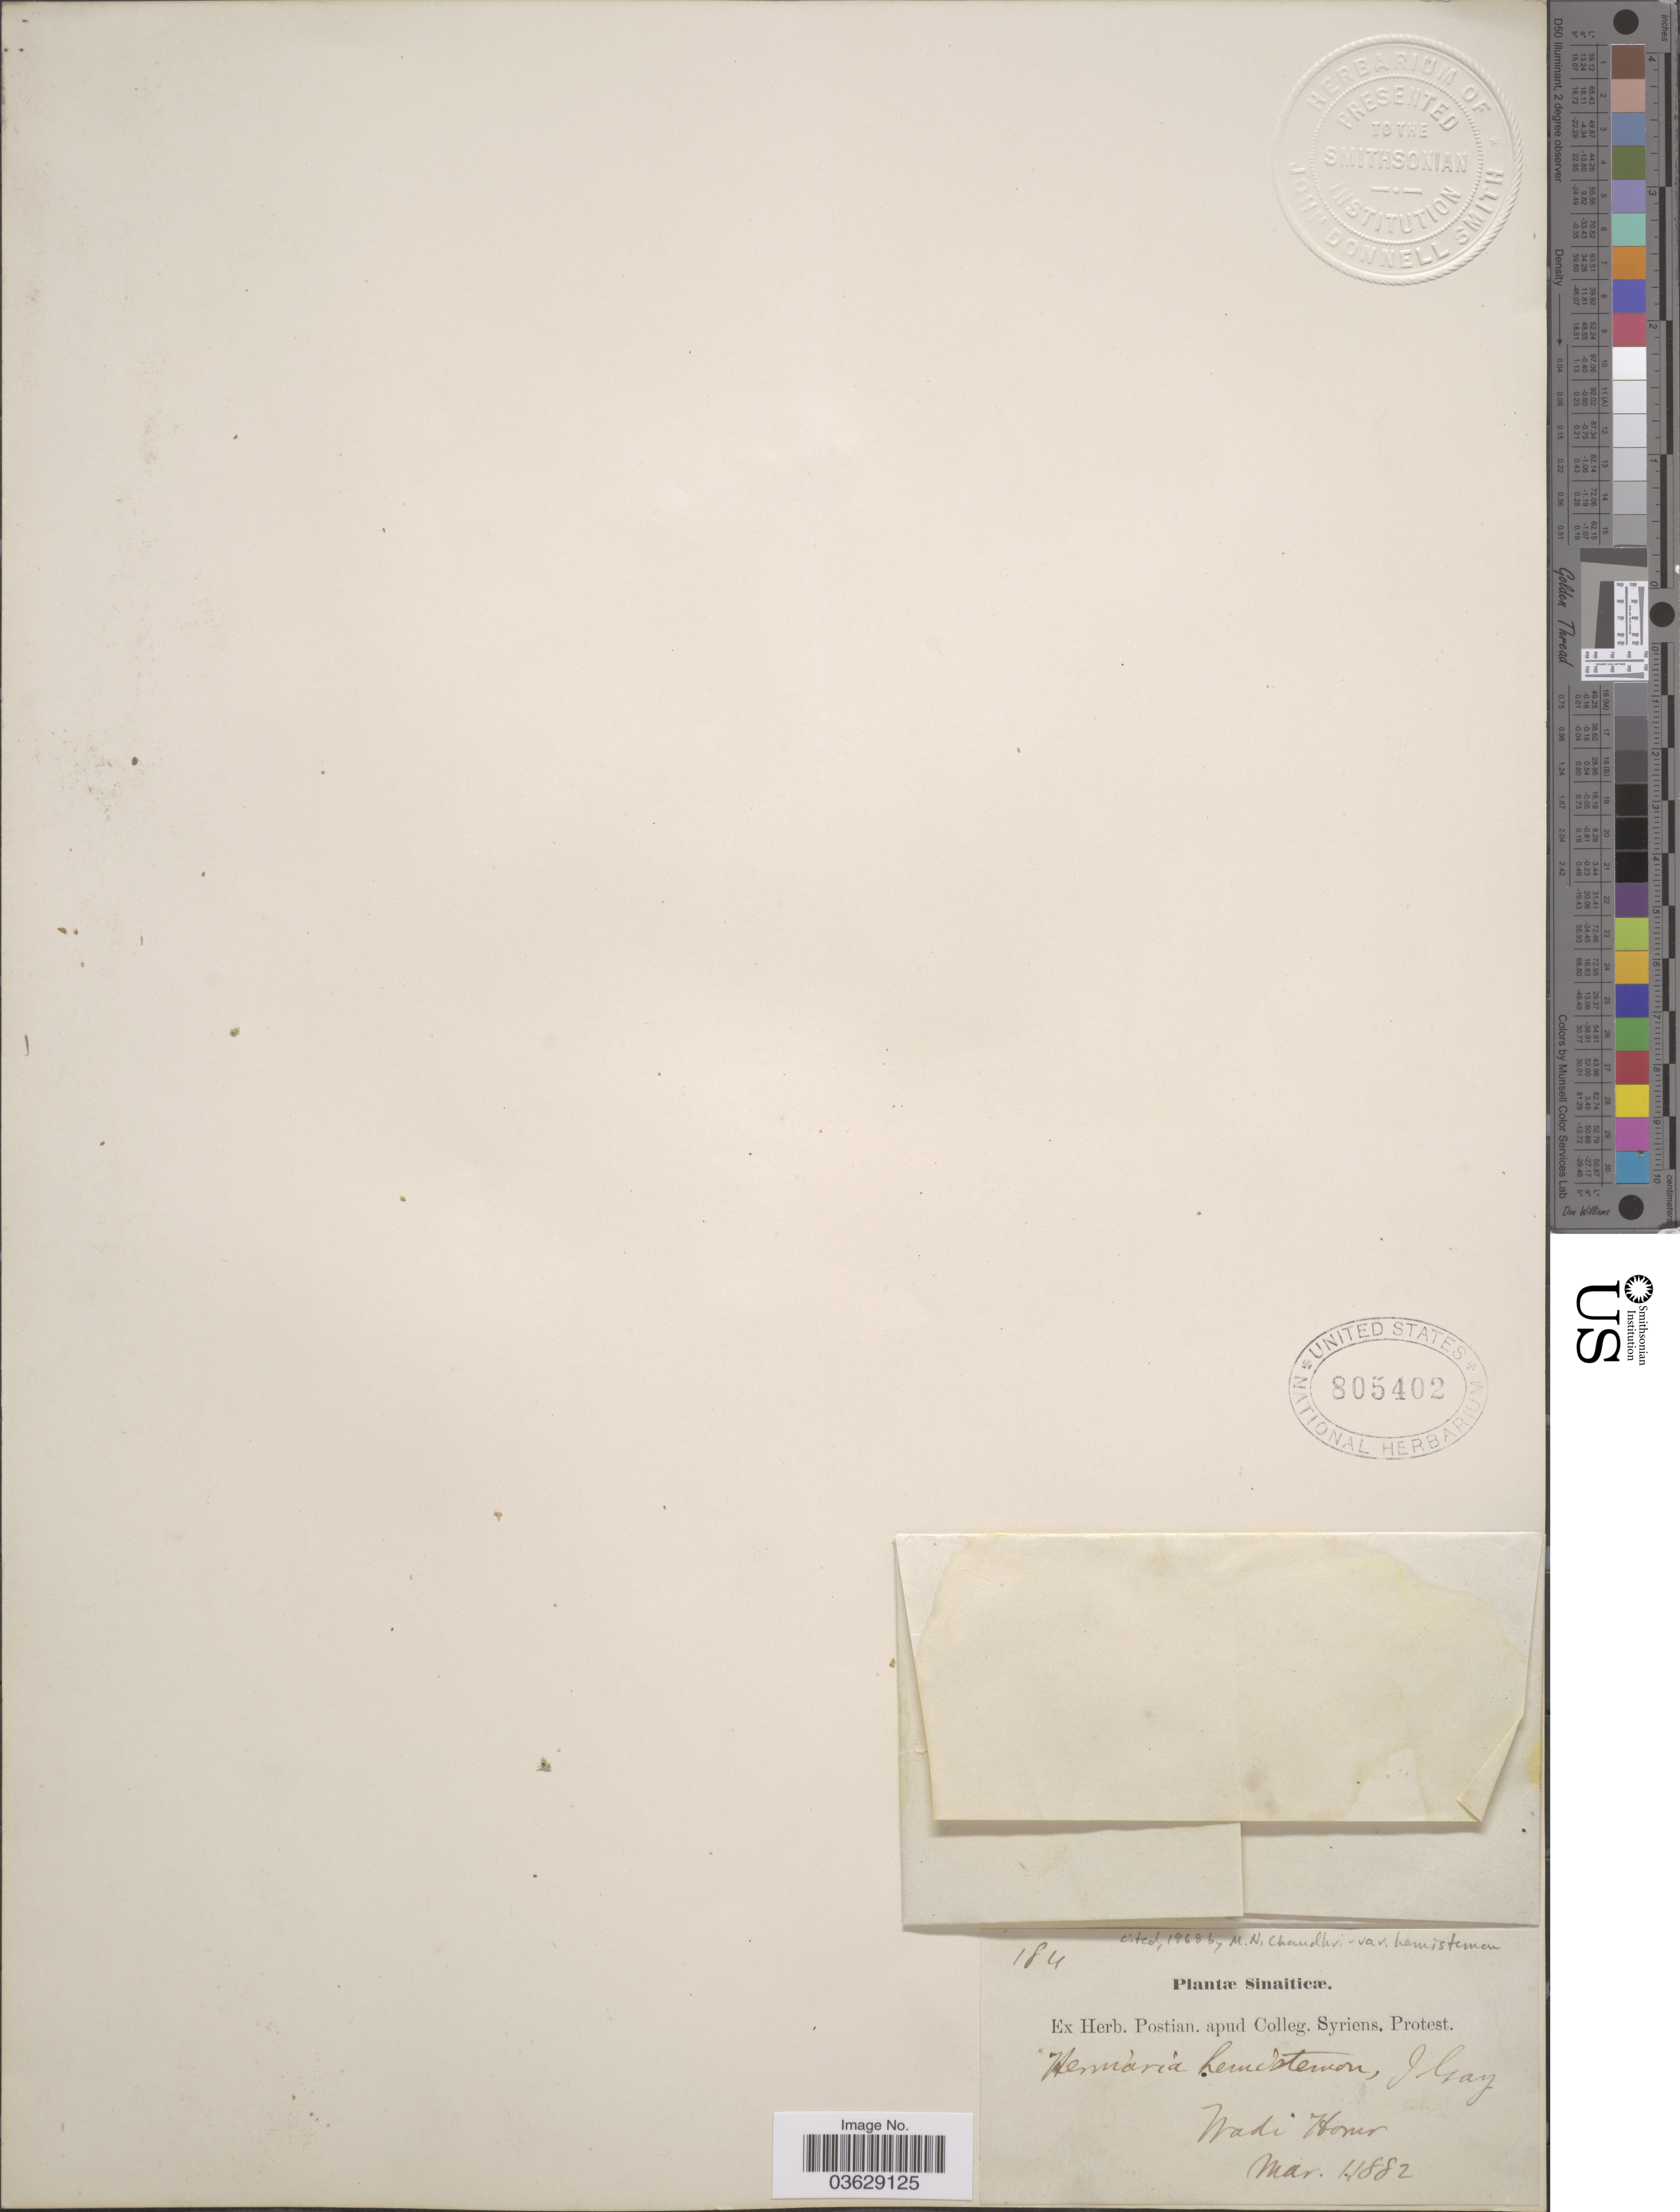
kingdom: Plantae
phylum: Tracheophyta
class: Magnoliopsida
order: Caryophyllales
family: Caryophyllaceae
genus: Herniaria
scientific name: Herniaria hemistemon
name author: J. Gay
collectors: ex herb. Postian. apud Colleg. Syriens. Protest. USE "Fannie P. A. Shepard" (10308853) AS PRIMARY COLLECTOR INSTEAD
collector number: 184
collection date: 1882-03-01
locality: Wadi Honer [interpreted].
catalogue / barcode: US 805402